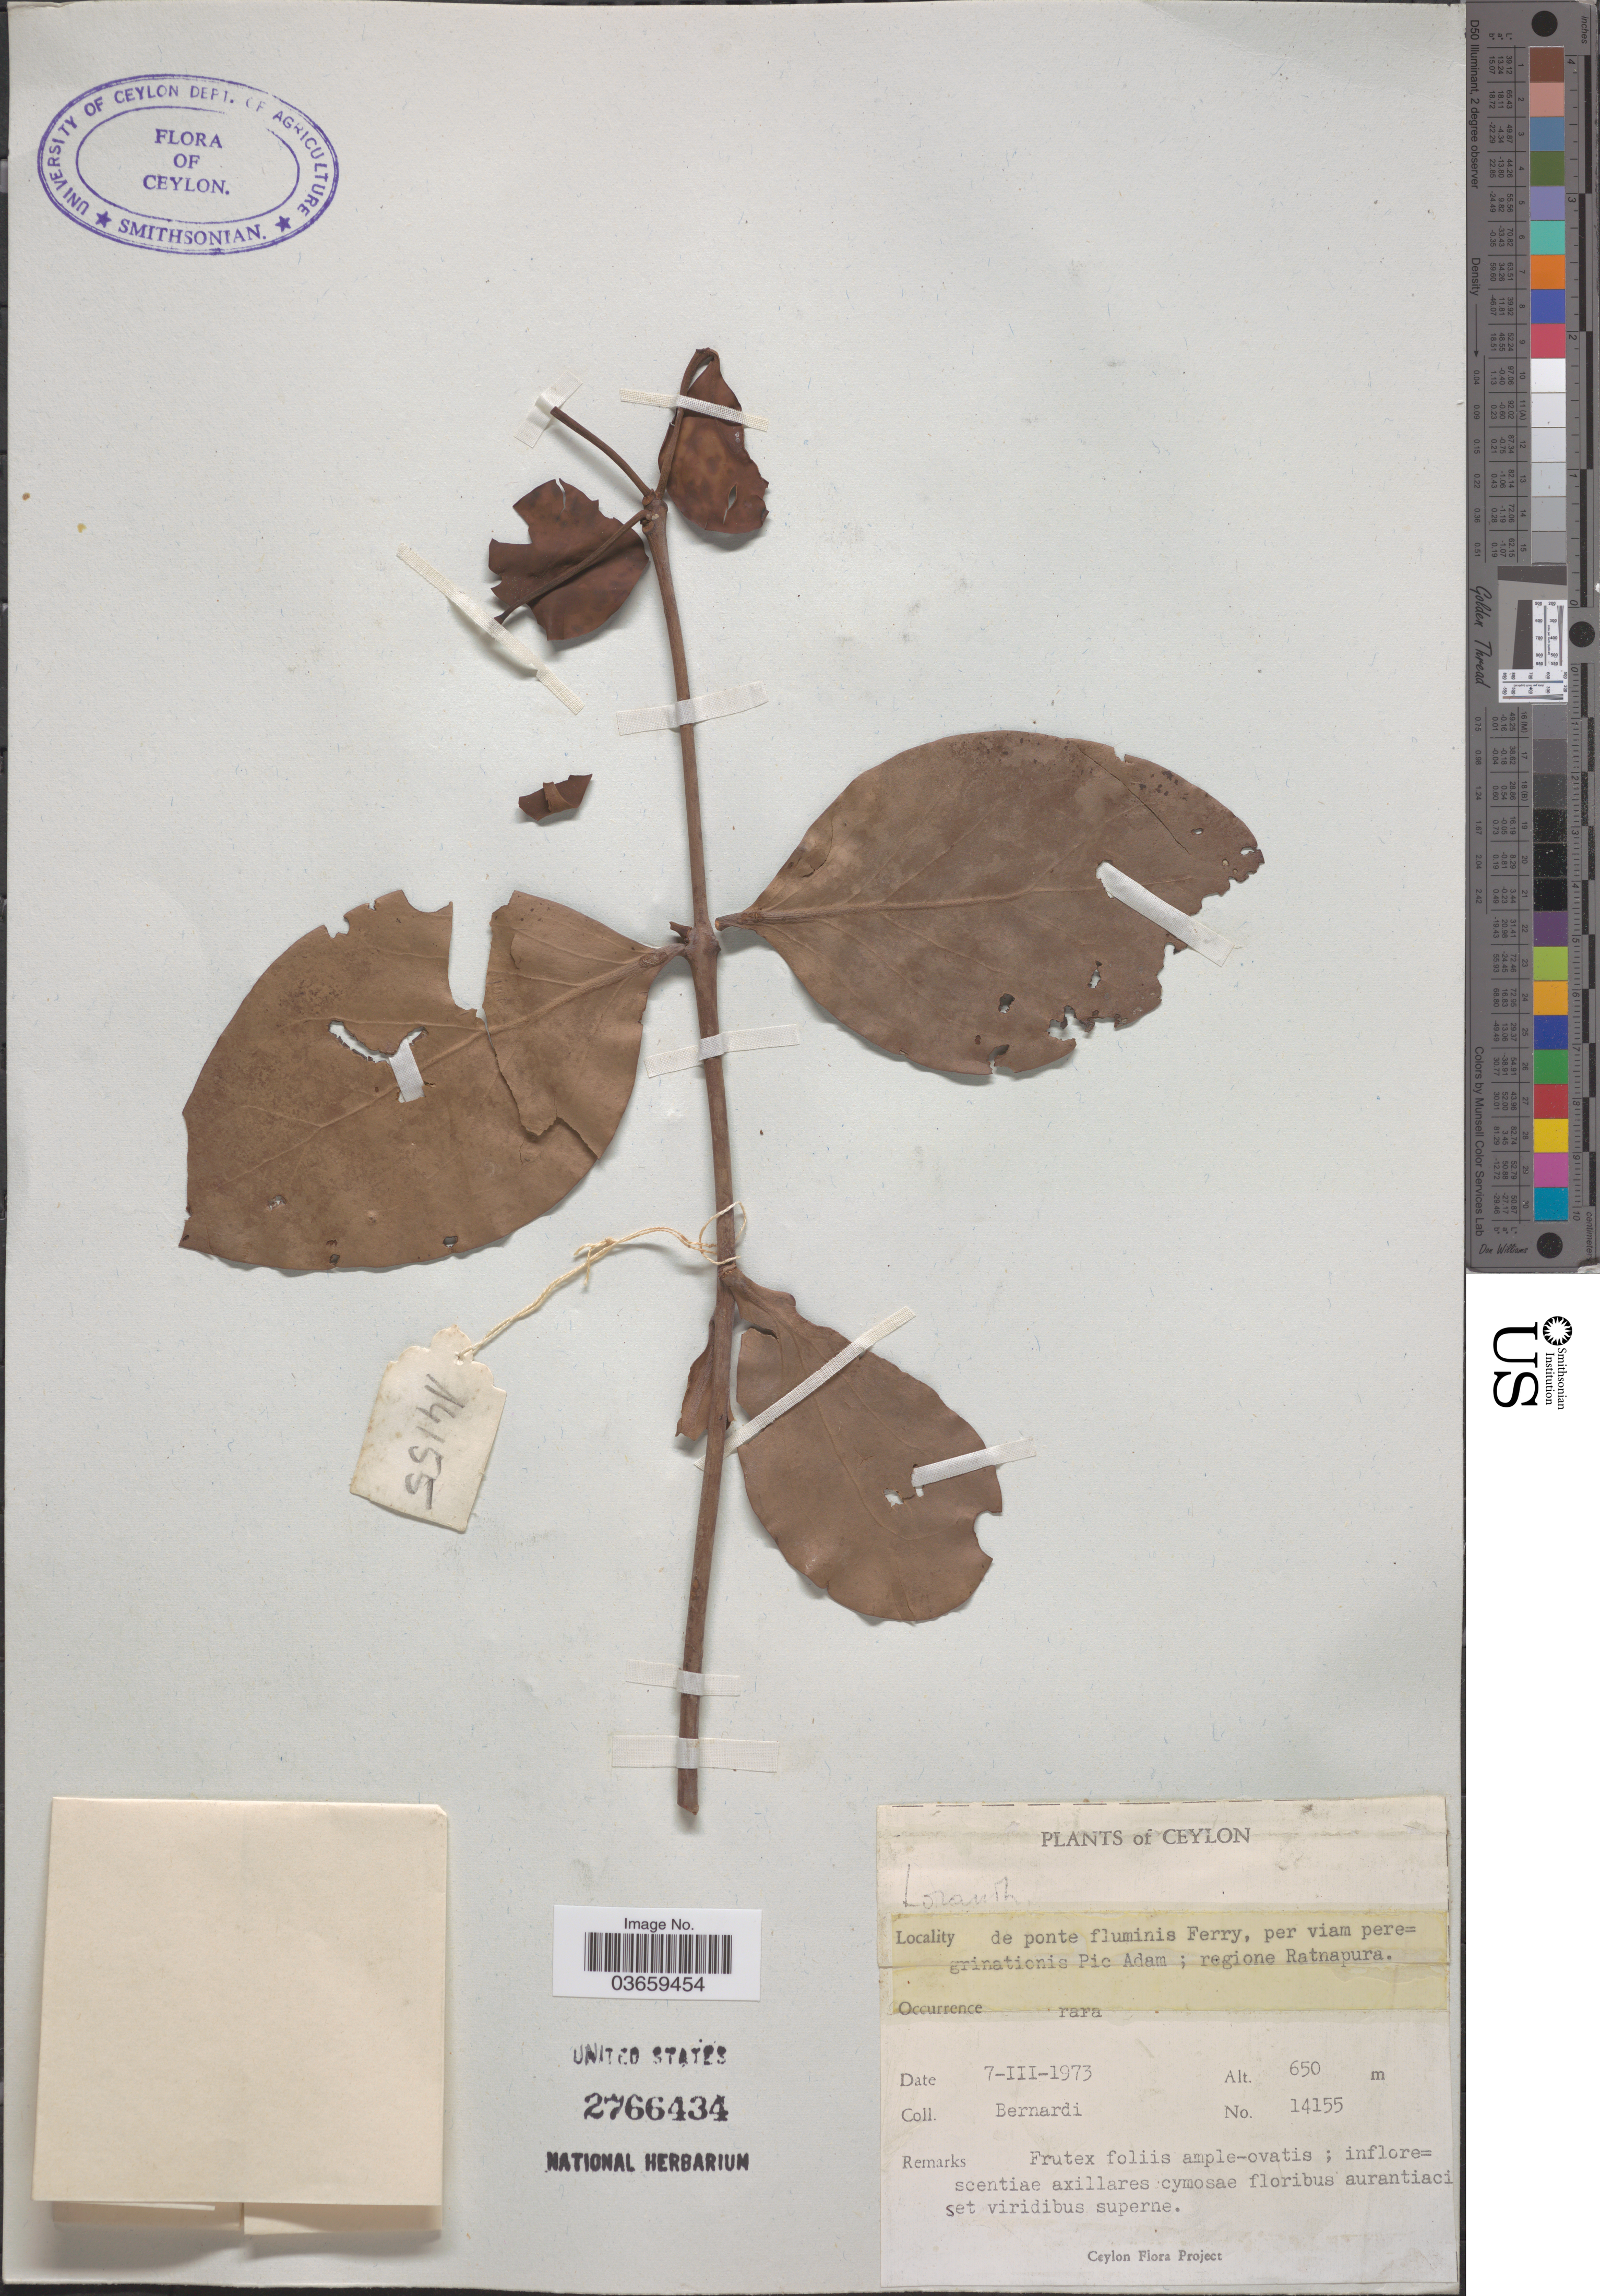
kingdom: Plantae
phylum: Tracheophyta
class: Magnoliopsida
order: Santalales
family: Loranthaceae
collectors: Bernardi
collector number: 14155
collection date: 1973-03-07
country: Sri Lanka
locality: Ceylon. De ponte fluminis Ferry, per viam peregrinationis Pic Adam; regione Ratnapura.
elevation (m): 650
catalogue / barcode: US 2766434